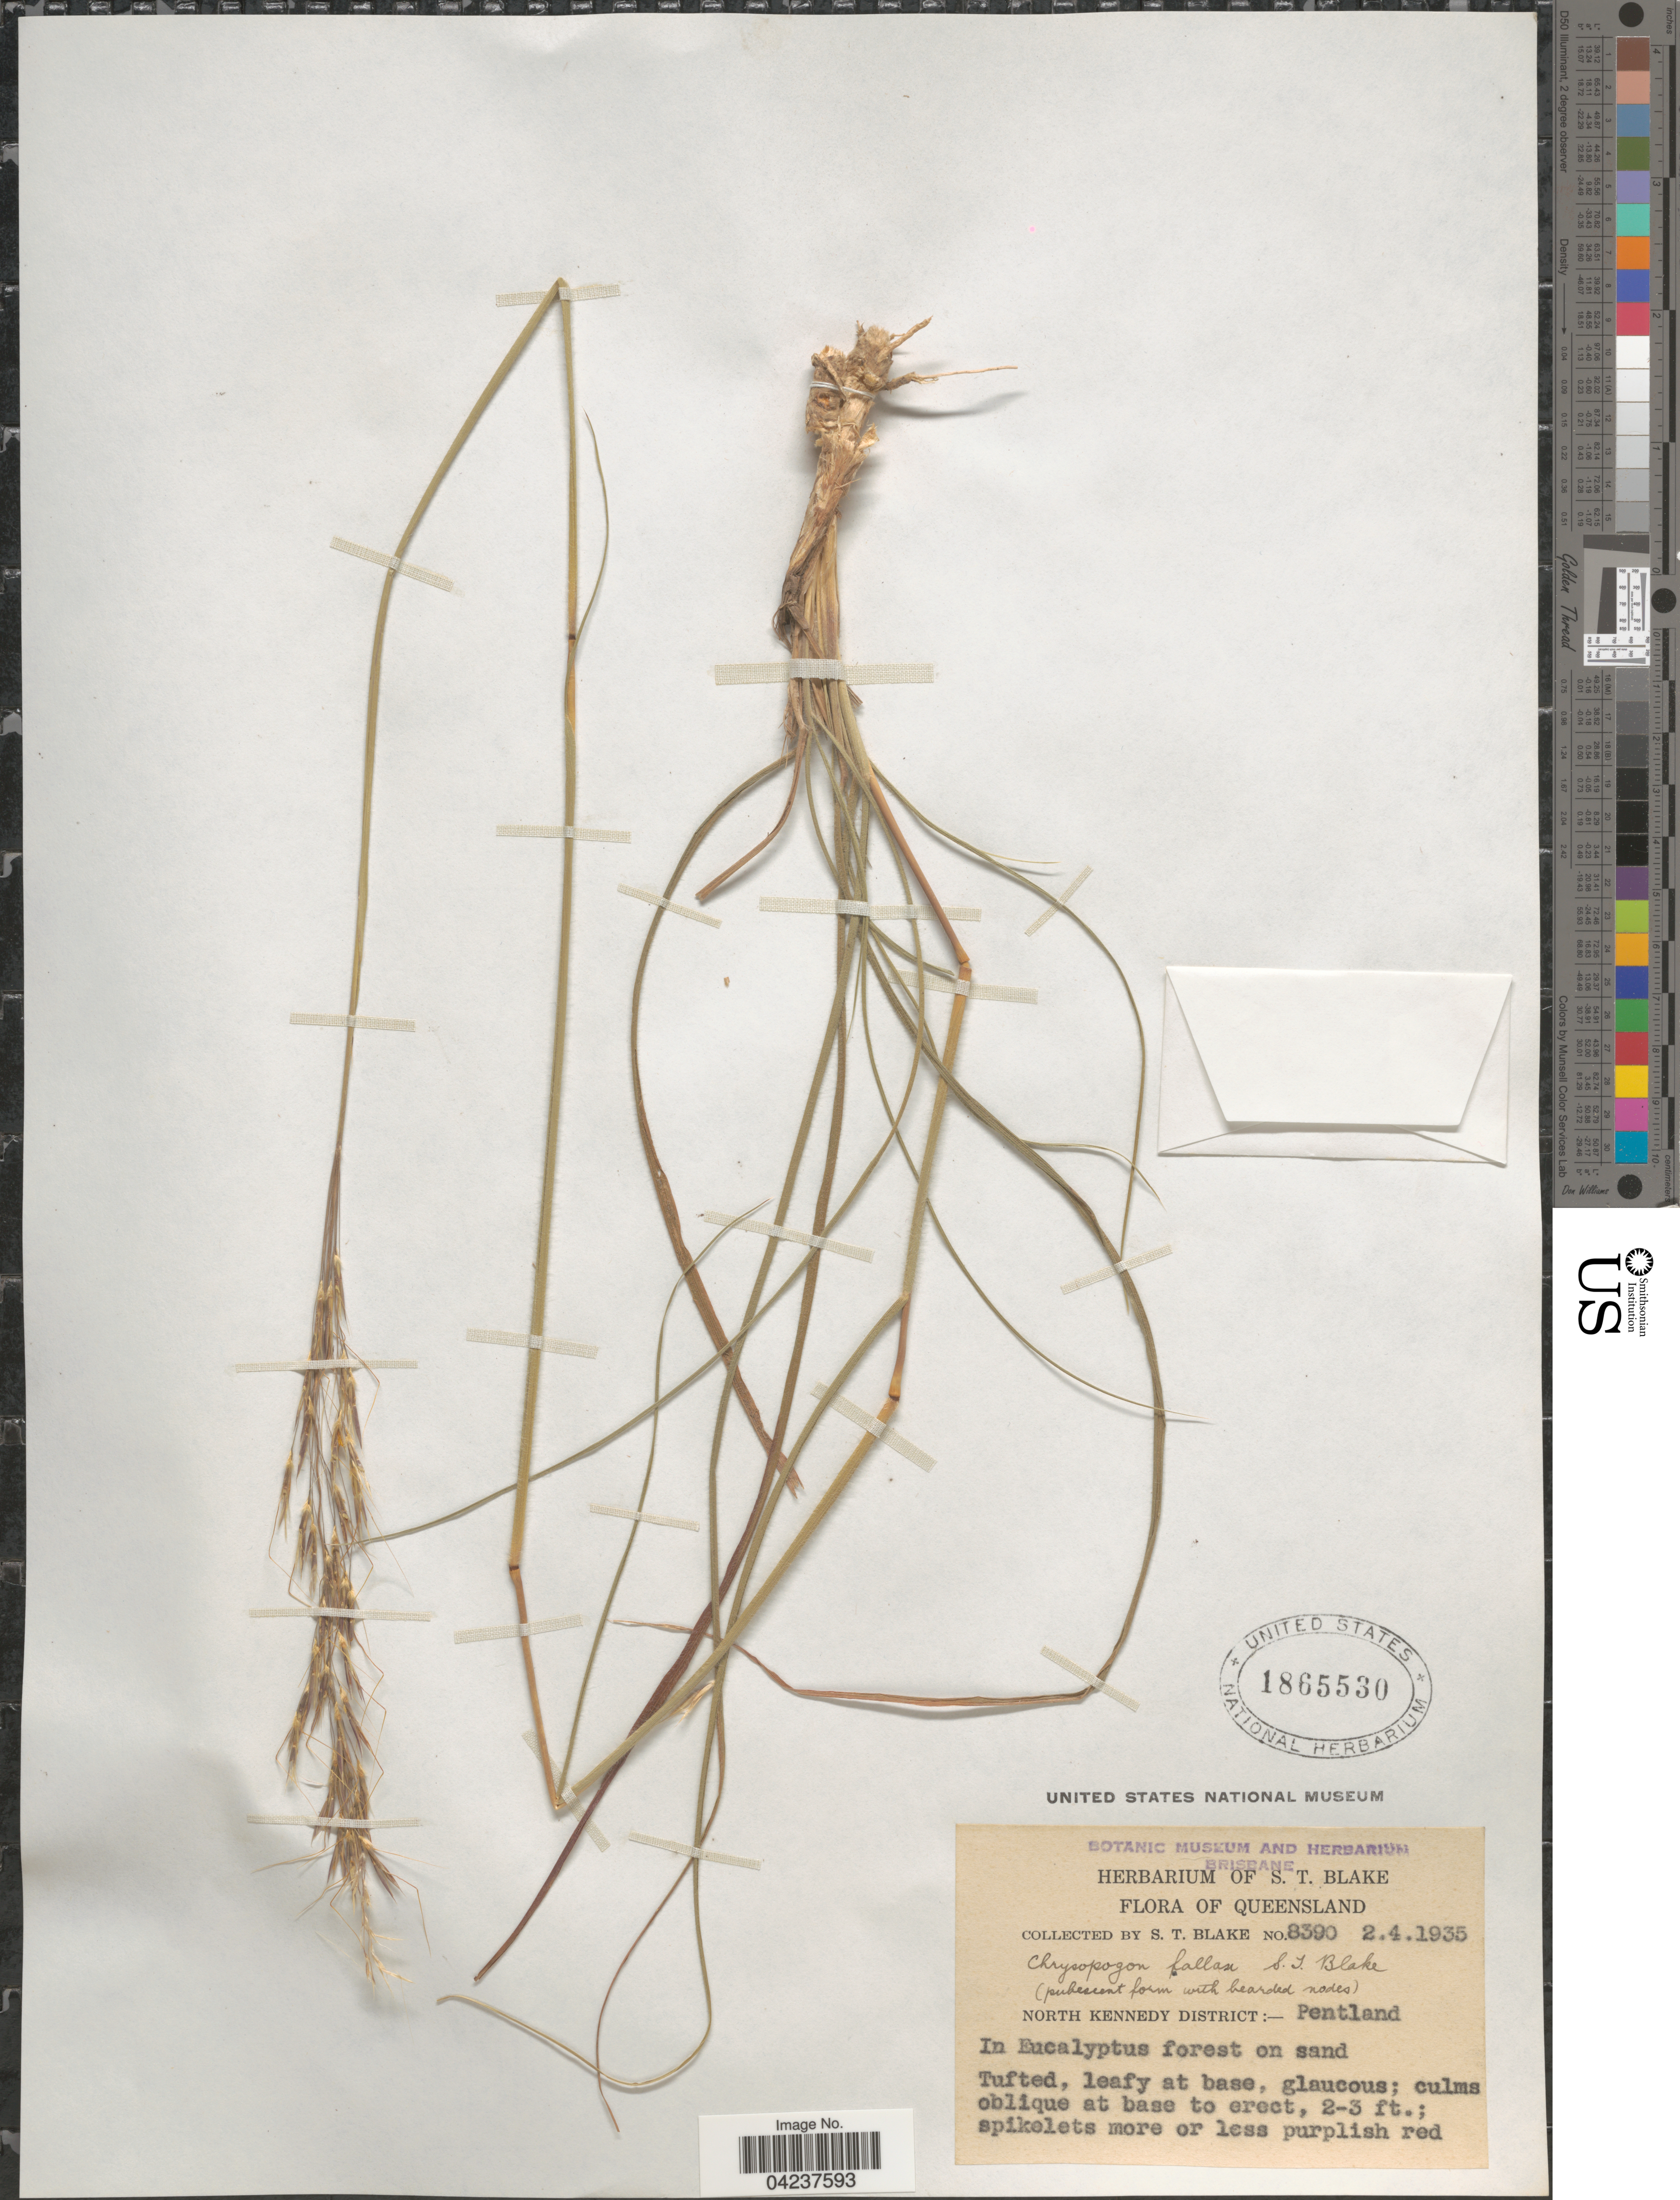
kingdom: Plantae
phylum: Tracheophyta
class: Liliopsida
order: Poales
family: Poaceae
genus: Chrysopogon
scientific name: Chrysopogon fallax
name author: S.T. Blake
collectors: S. T. Blake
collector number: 8390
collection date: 1935-04-02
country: Australia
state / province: Queensland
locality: North Kennedy District:- Pentland.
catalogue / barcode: US 1865530